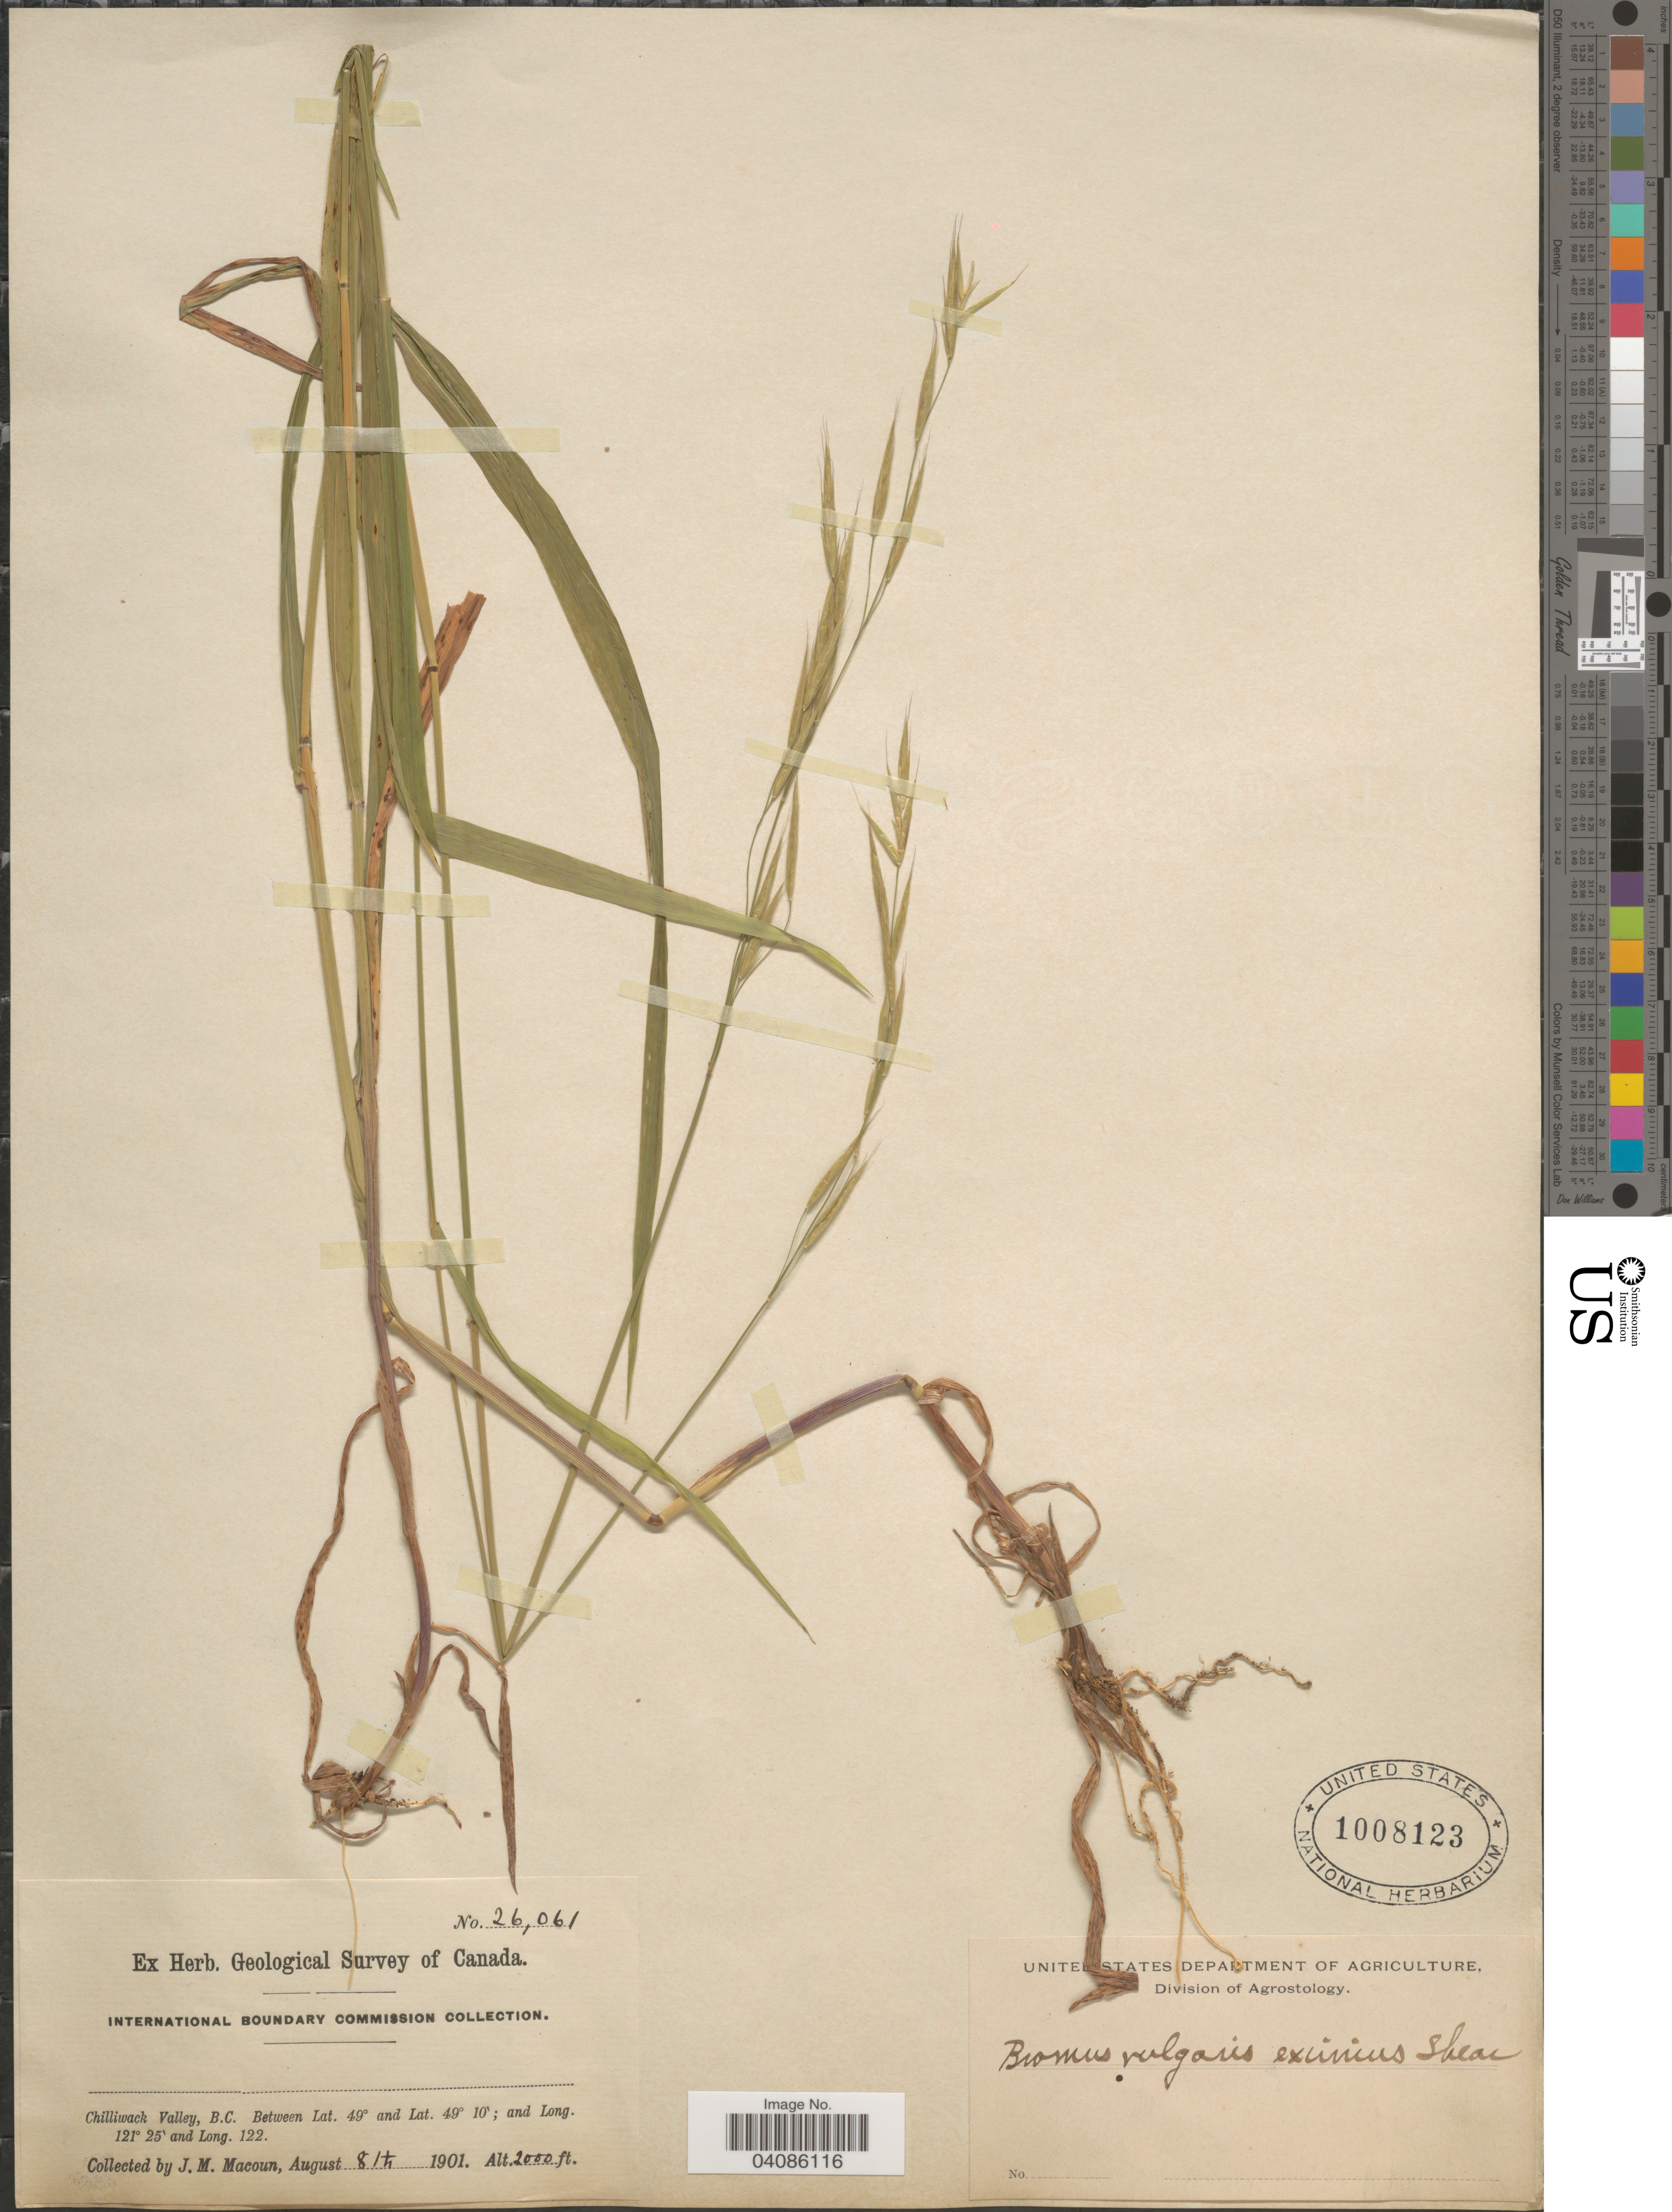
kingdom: Plantae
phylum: Tracheophyta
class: Liliopsida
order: Poales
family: Poaceae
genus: Bromus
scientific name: Bromus vulgaris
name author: (Hook.) Shear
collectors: J. M. Macoun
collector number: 26061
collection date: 1901-08-08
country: Canada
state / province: British Columbia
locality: Geological Survey of Canada. Chilliwack Valley.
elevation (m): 610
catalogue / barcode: US 1008123